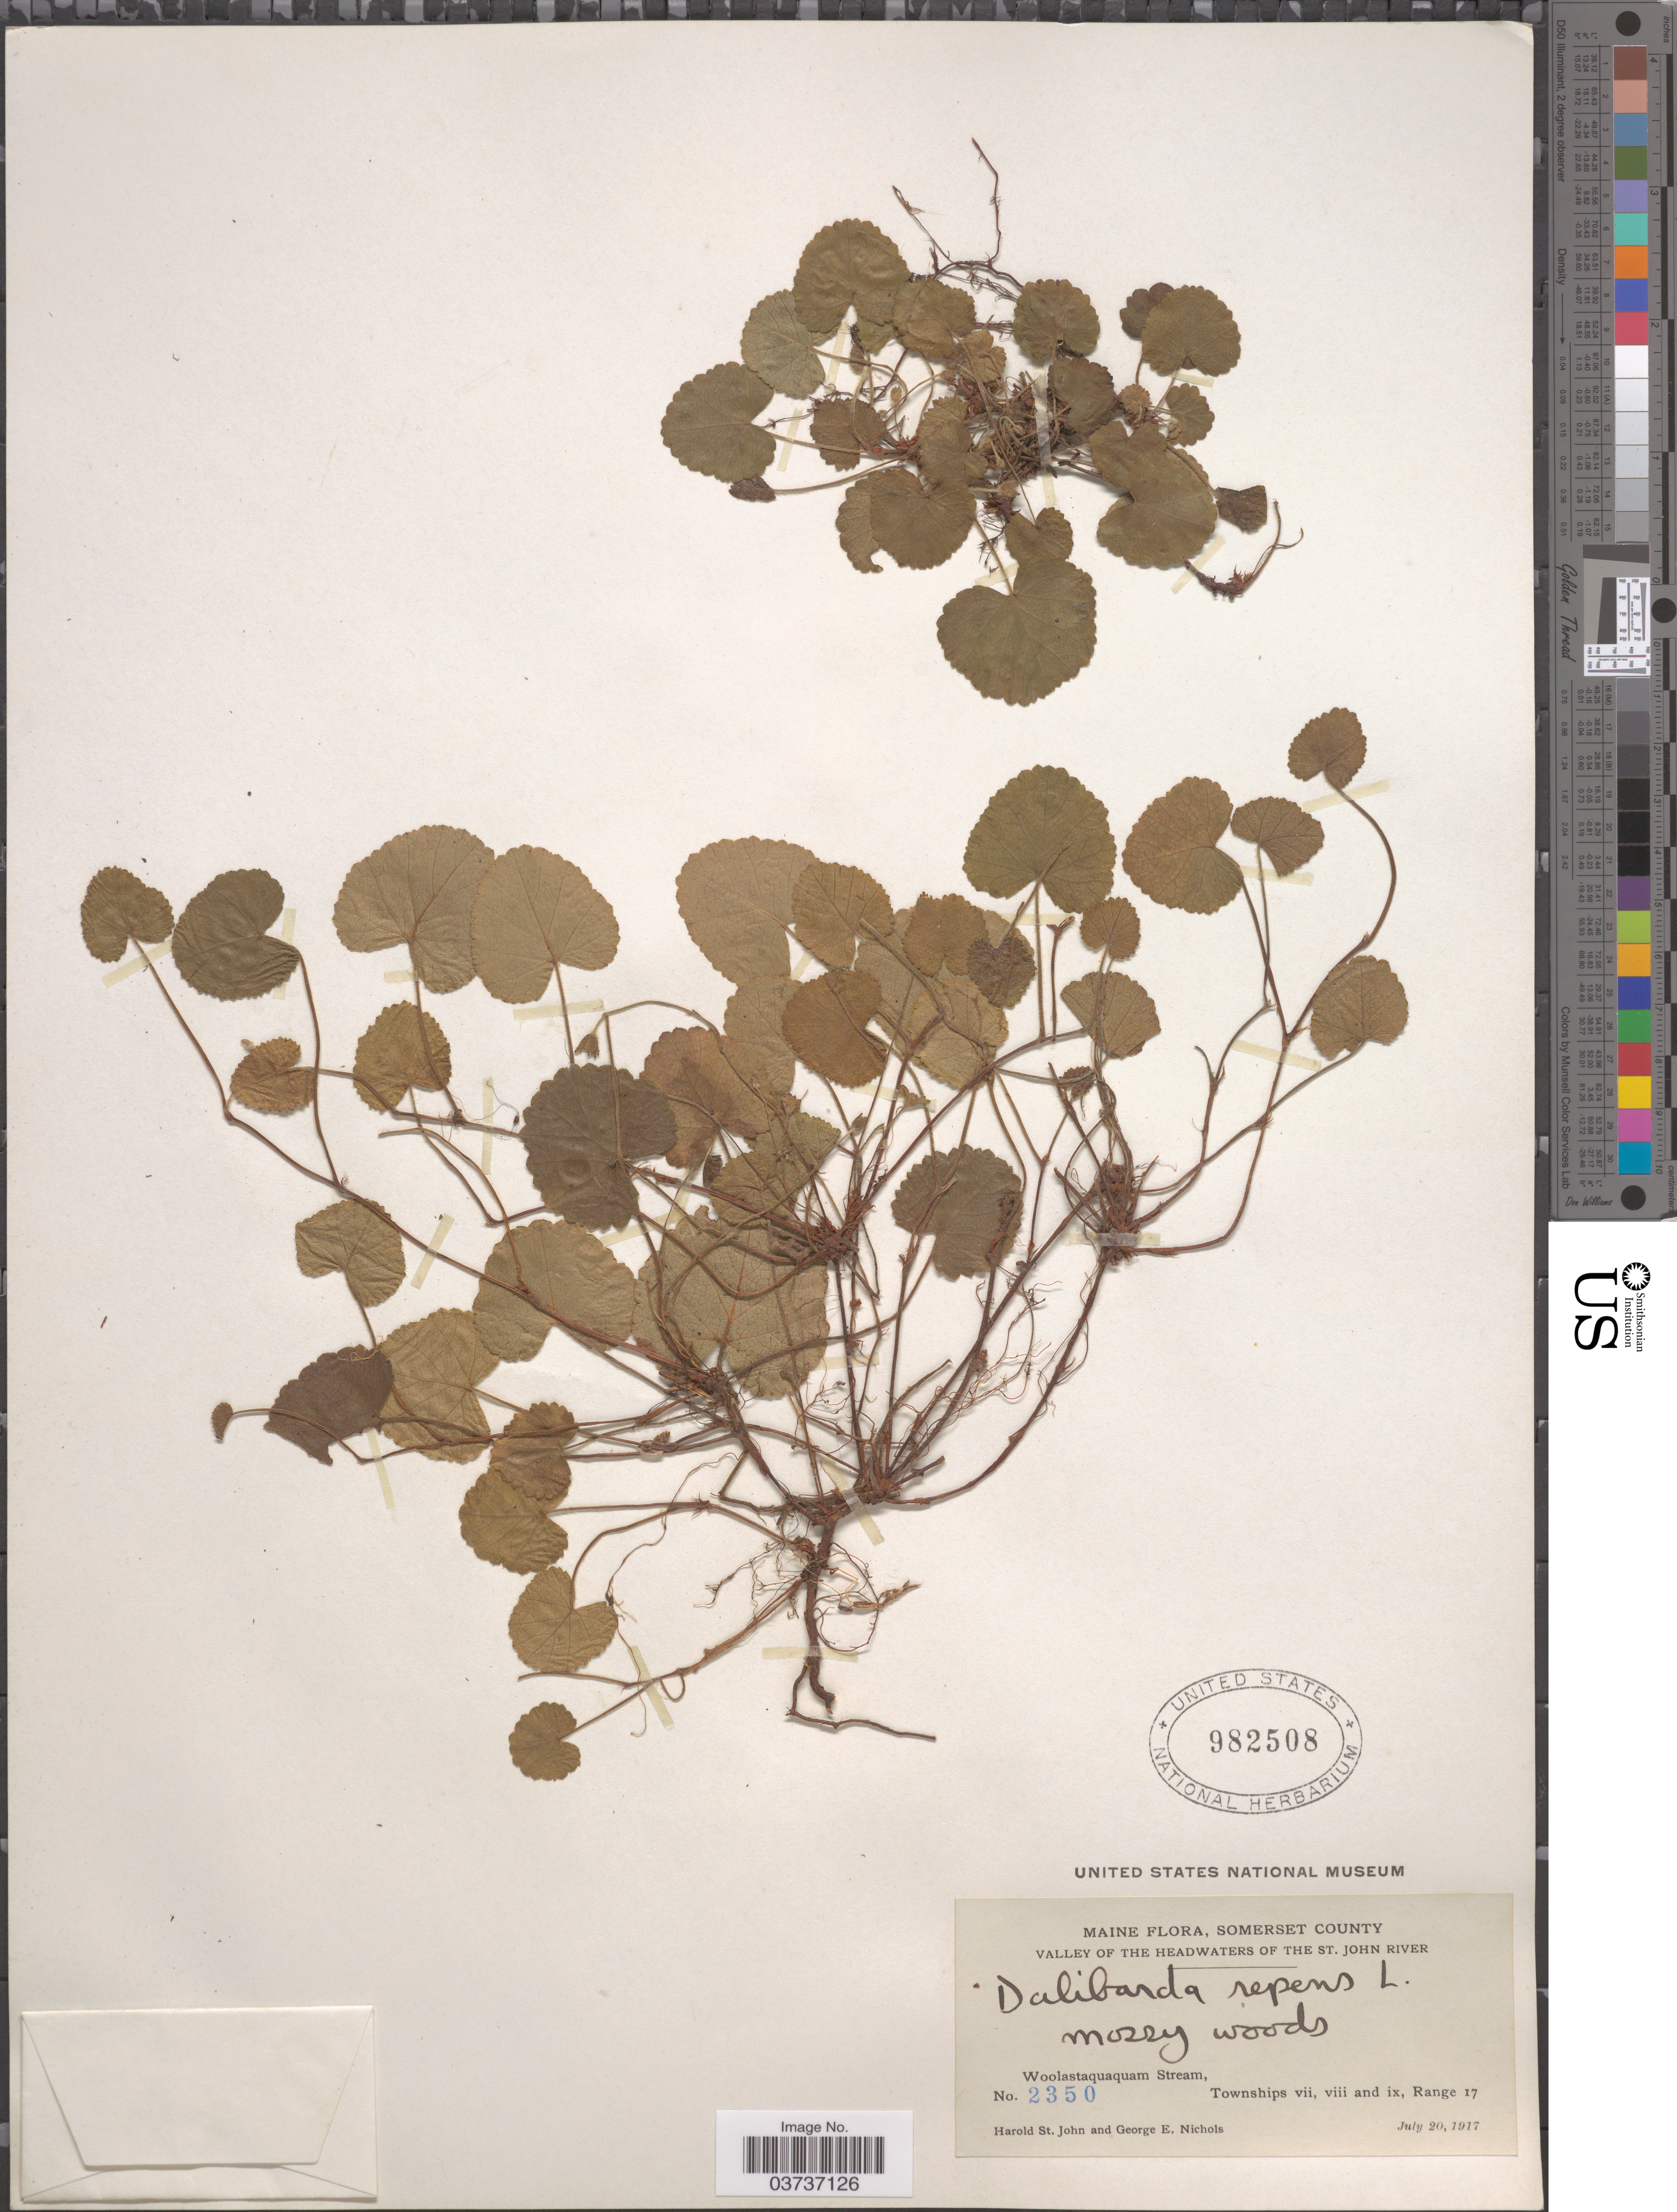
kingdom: Plantae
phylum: Tracheophyta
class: Magnoliopsida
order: Rosales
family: Rosaceae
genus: Dalibarda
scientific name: Dalibarda repens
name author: L.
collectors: H. St. John & G. E. Nichols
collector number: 2350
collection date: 1917-07-20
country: United States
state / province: Maine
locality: Somerset County. Valley of the Headwaters of the St. John River. Woolastaquaquam Stream, Township vii, viii and ix, Range 17.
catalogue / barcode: US 982508